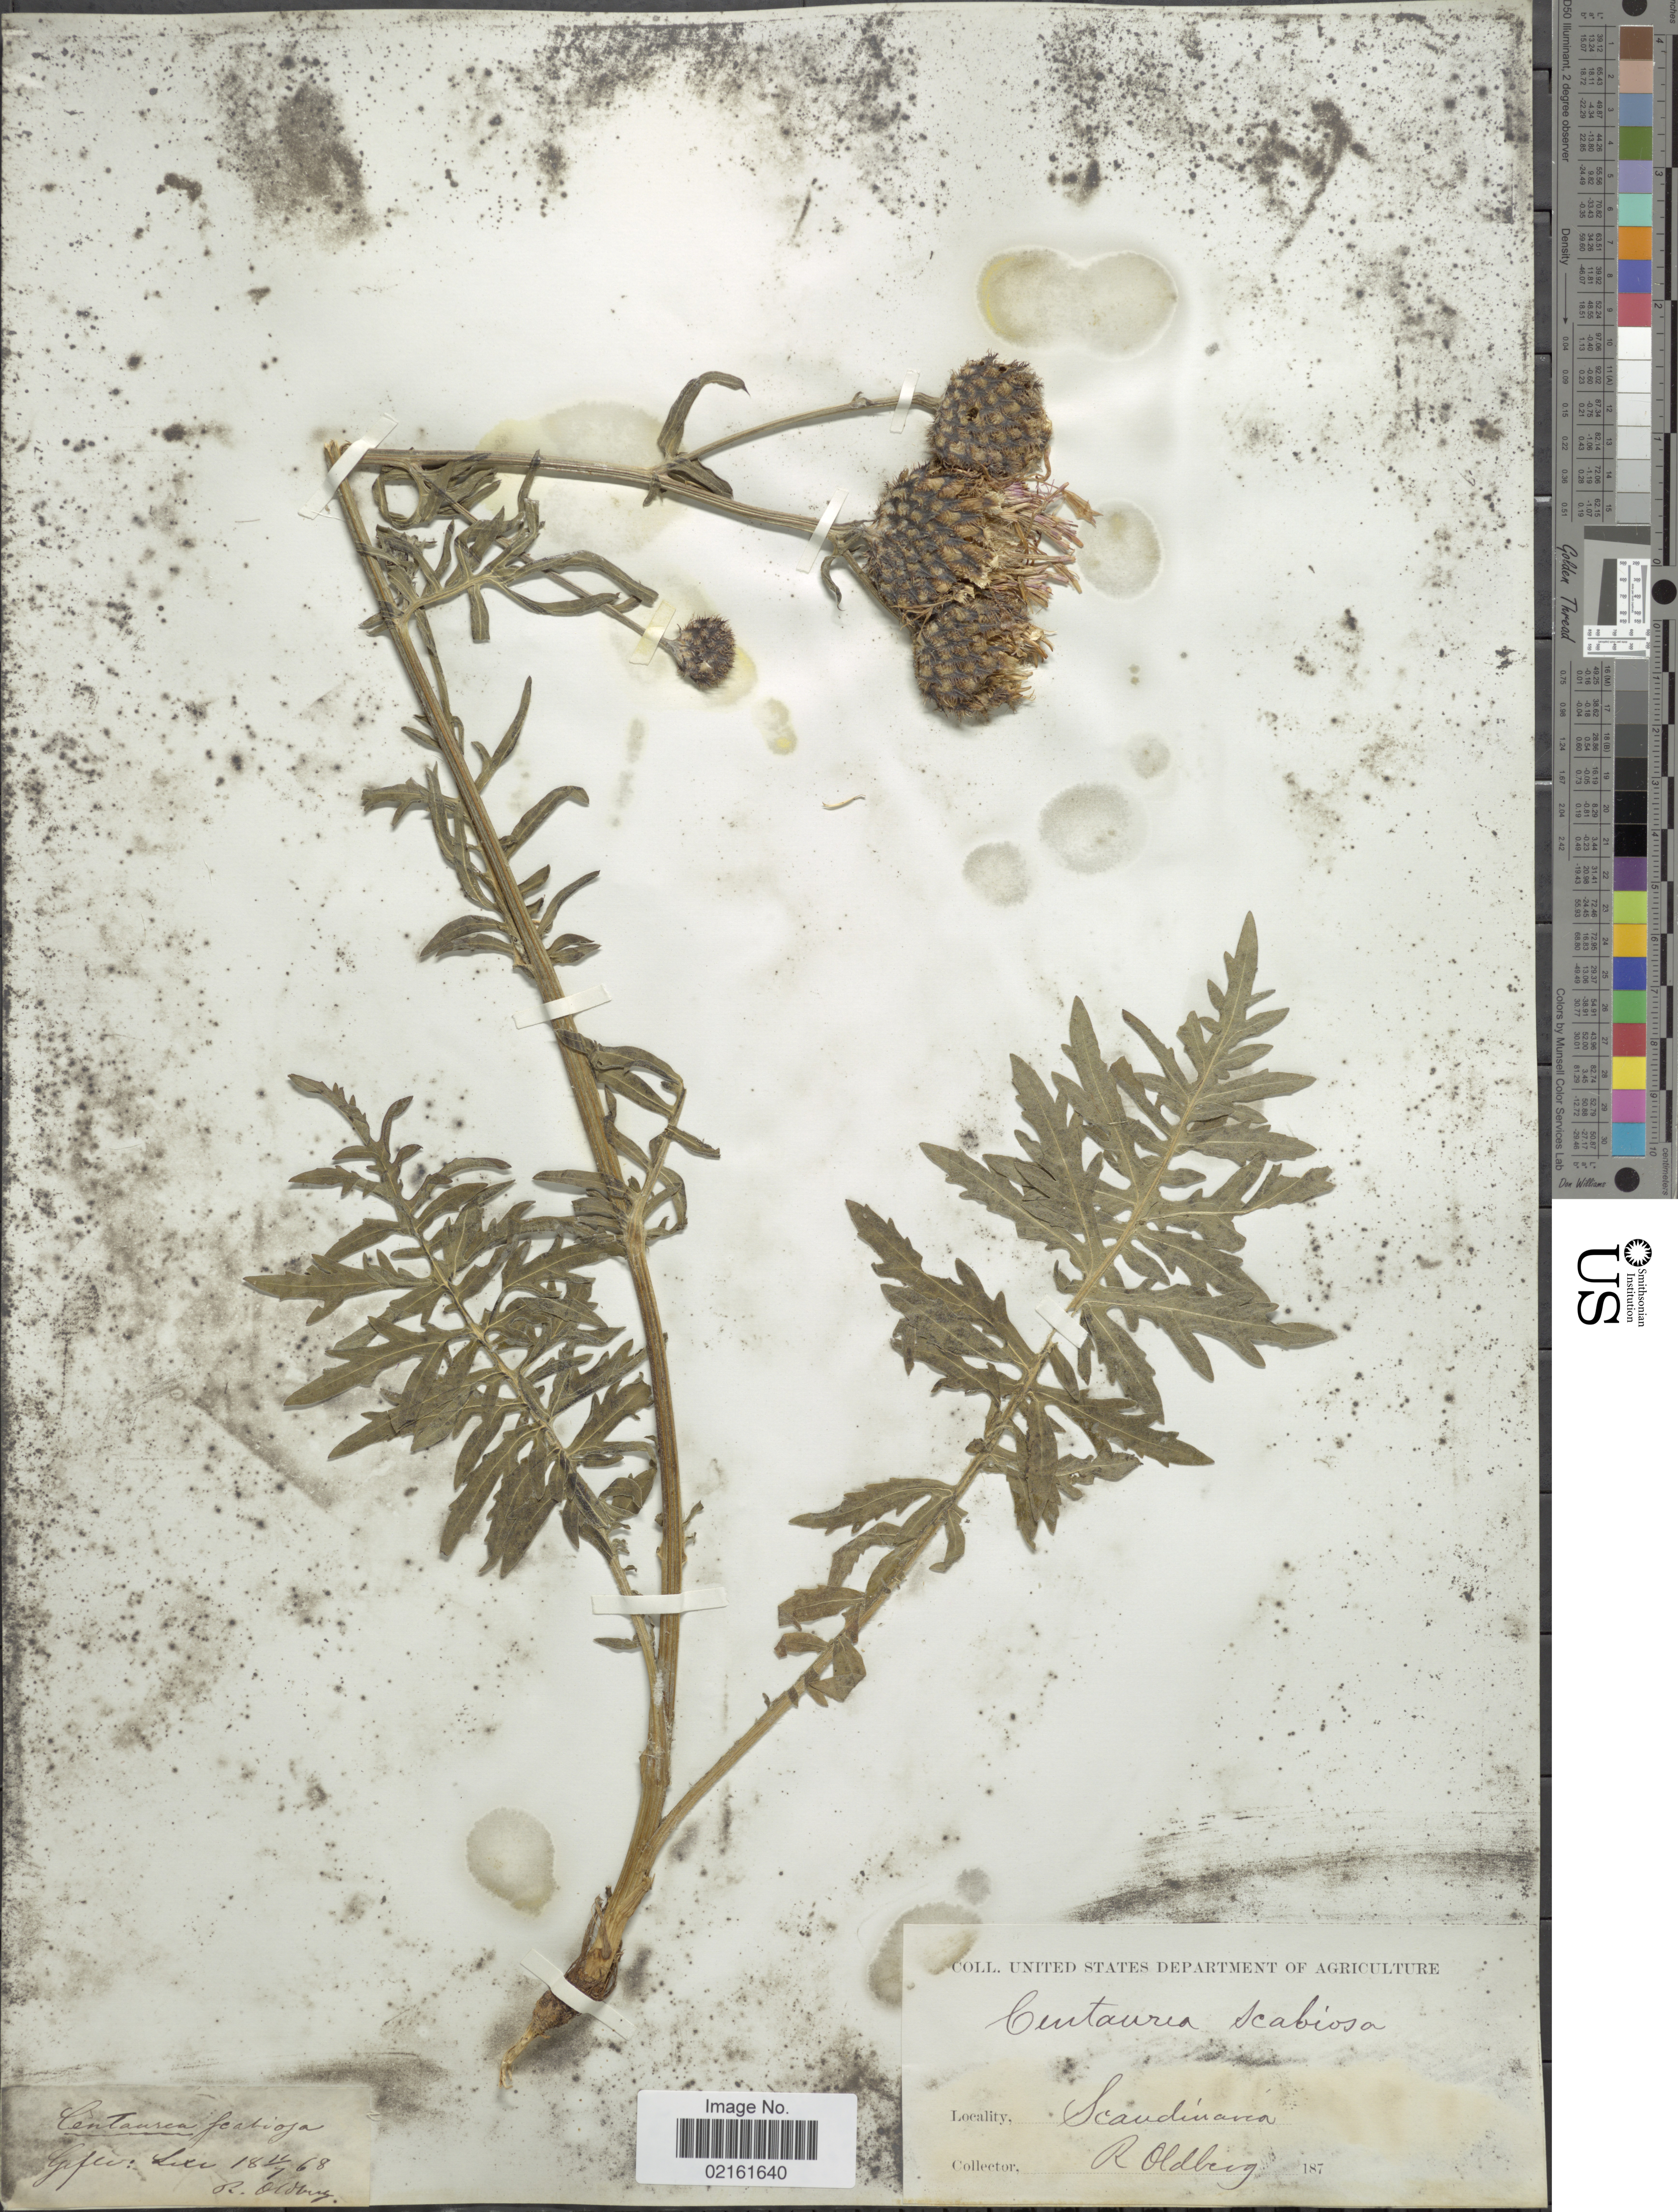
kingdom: Plantae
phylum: Tracheophyta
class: Magnoliopsida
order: Asterales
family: Asteraceae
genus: Centaurea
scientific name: Centaurea scabiosa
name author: L.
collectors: R. Oldberg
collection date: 1868-07-11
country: Sweden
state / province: Gävleborg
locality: Scandinavia. Gefle.